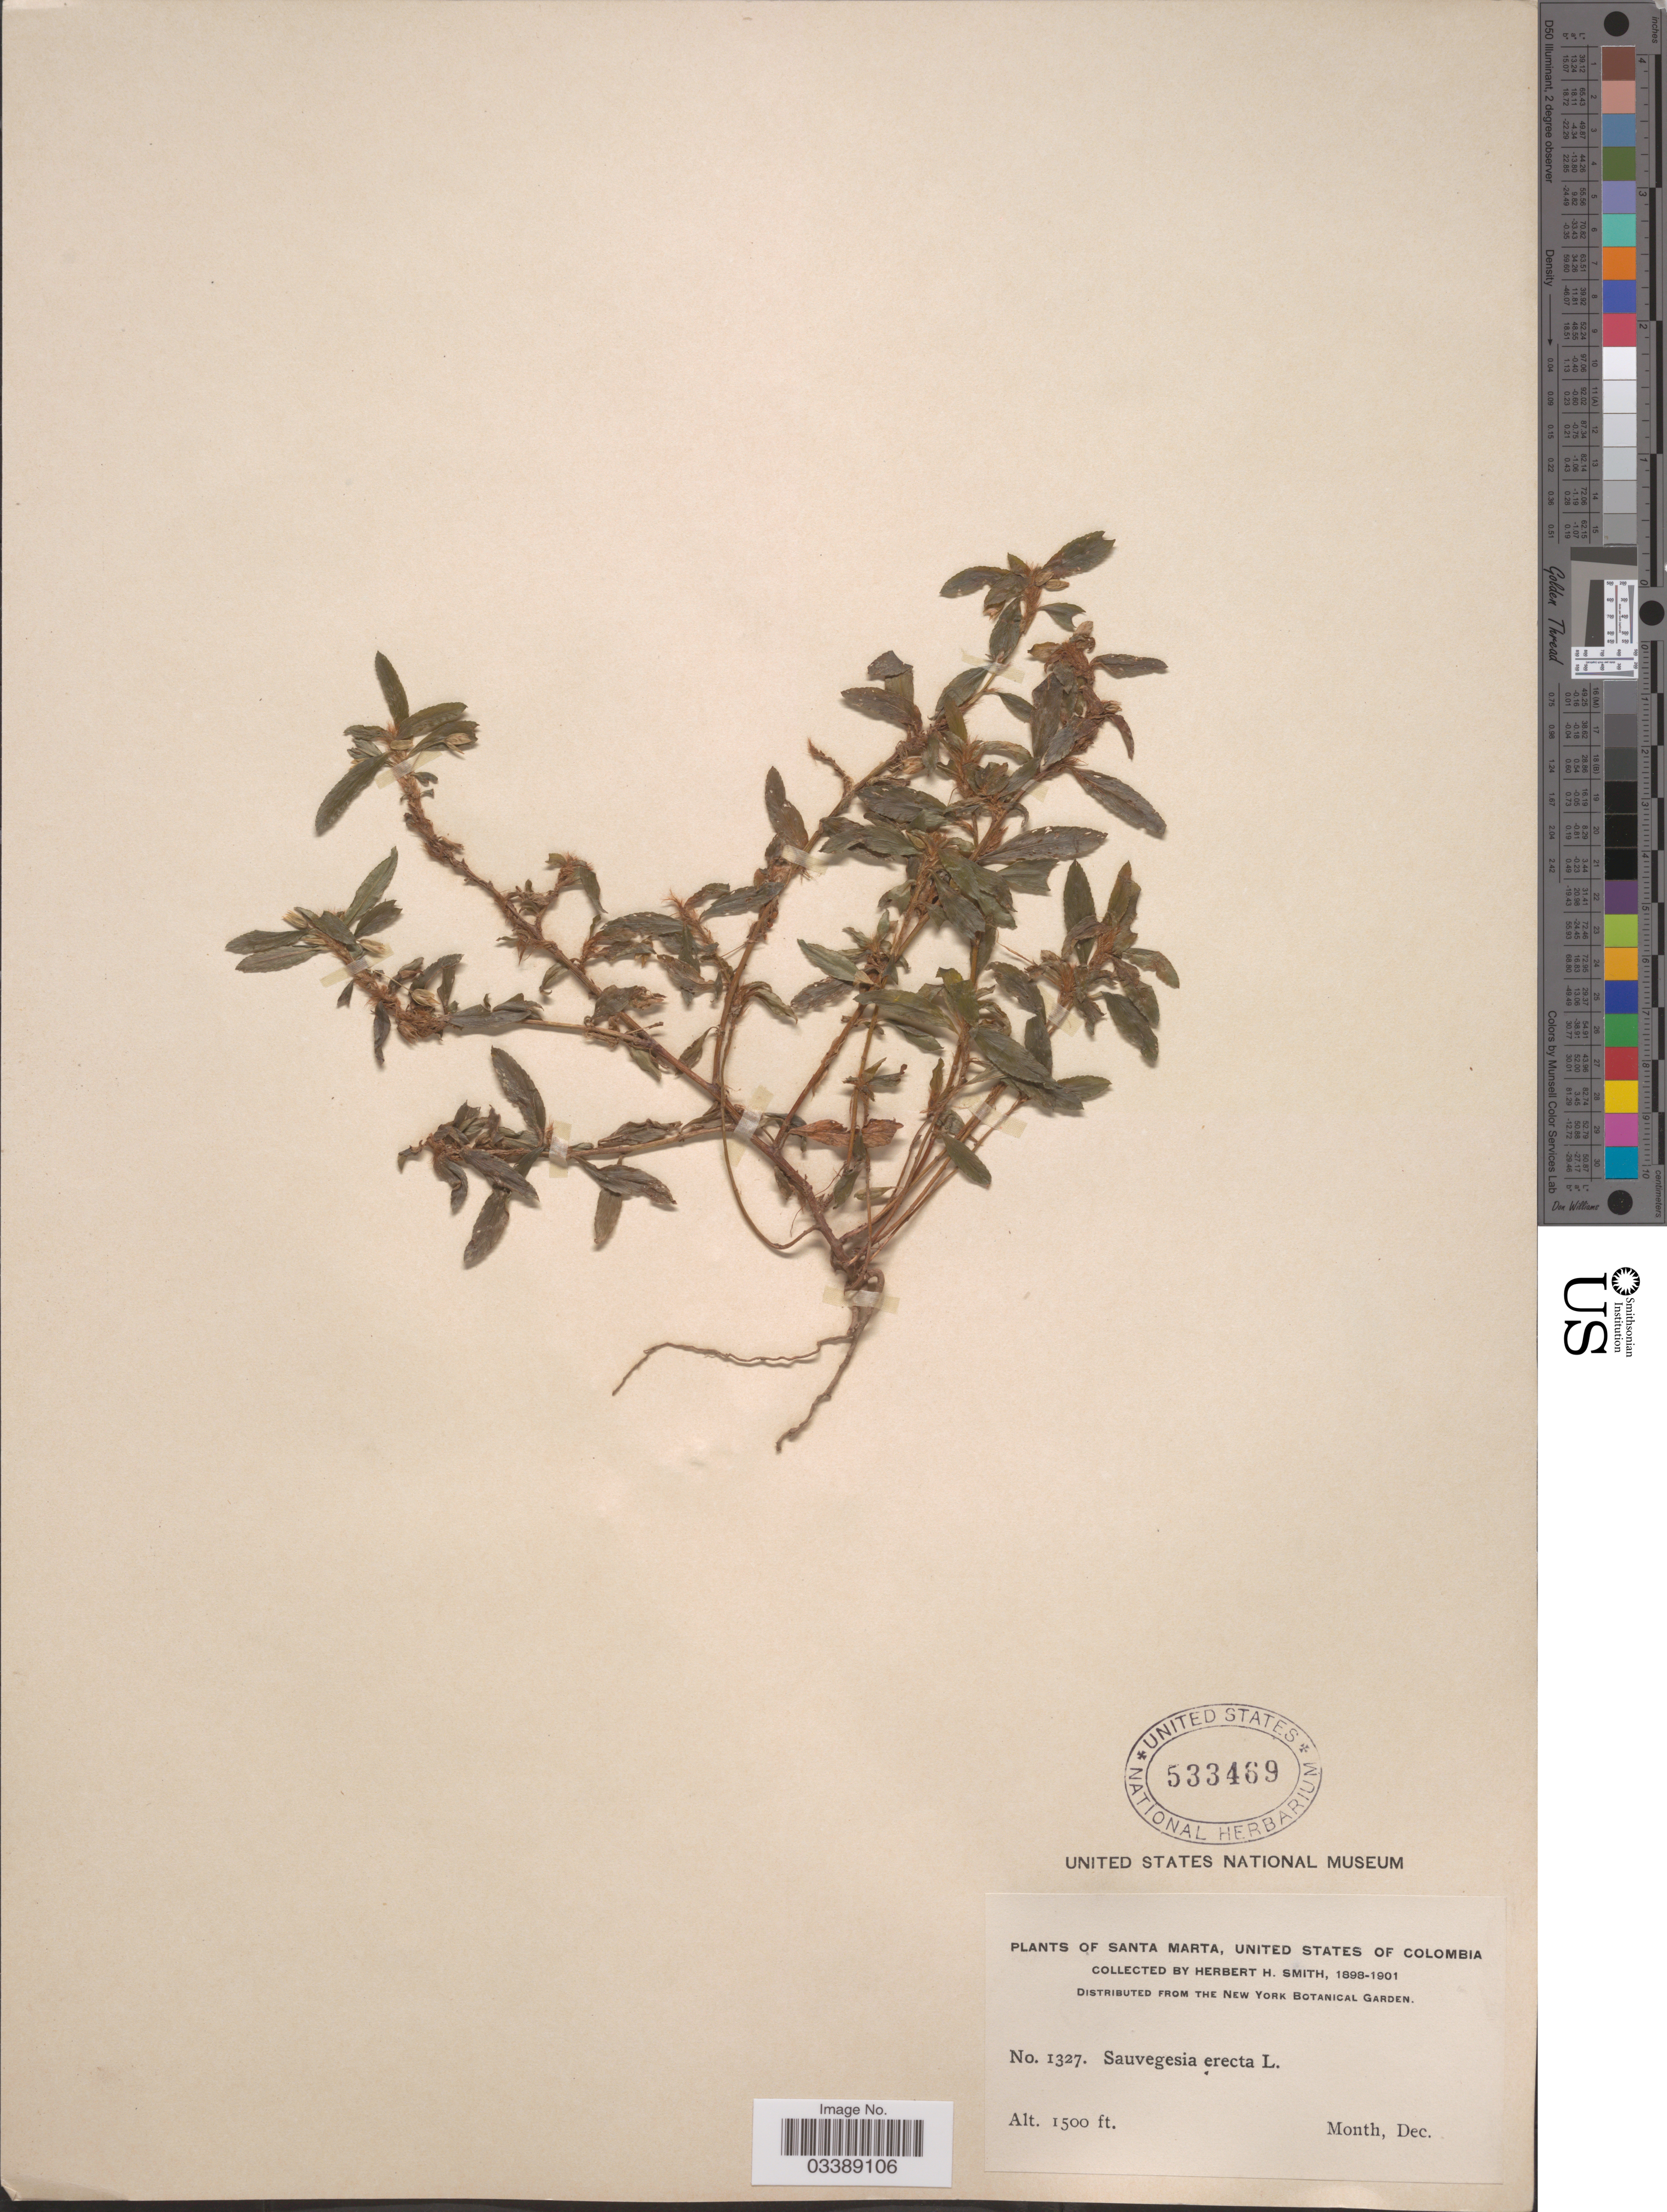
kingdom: Plantae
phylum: Tracheophyta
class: Magnoliopsida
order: Malpighiales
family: Ochnaceae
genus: Sauvagesia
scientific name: Sauvagesia erecta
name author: L.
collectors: Herbert H. Smith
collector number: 1327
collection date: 1898-12/1901-12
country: Colombia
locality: Santa Marta, United States of Colombia.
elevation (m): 457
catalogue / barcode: US 533469